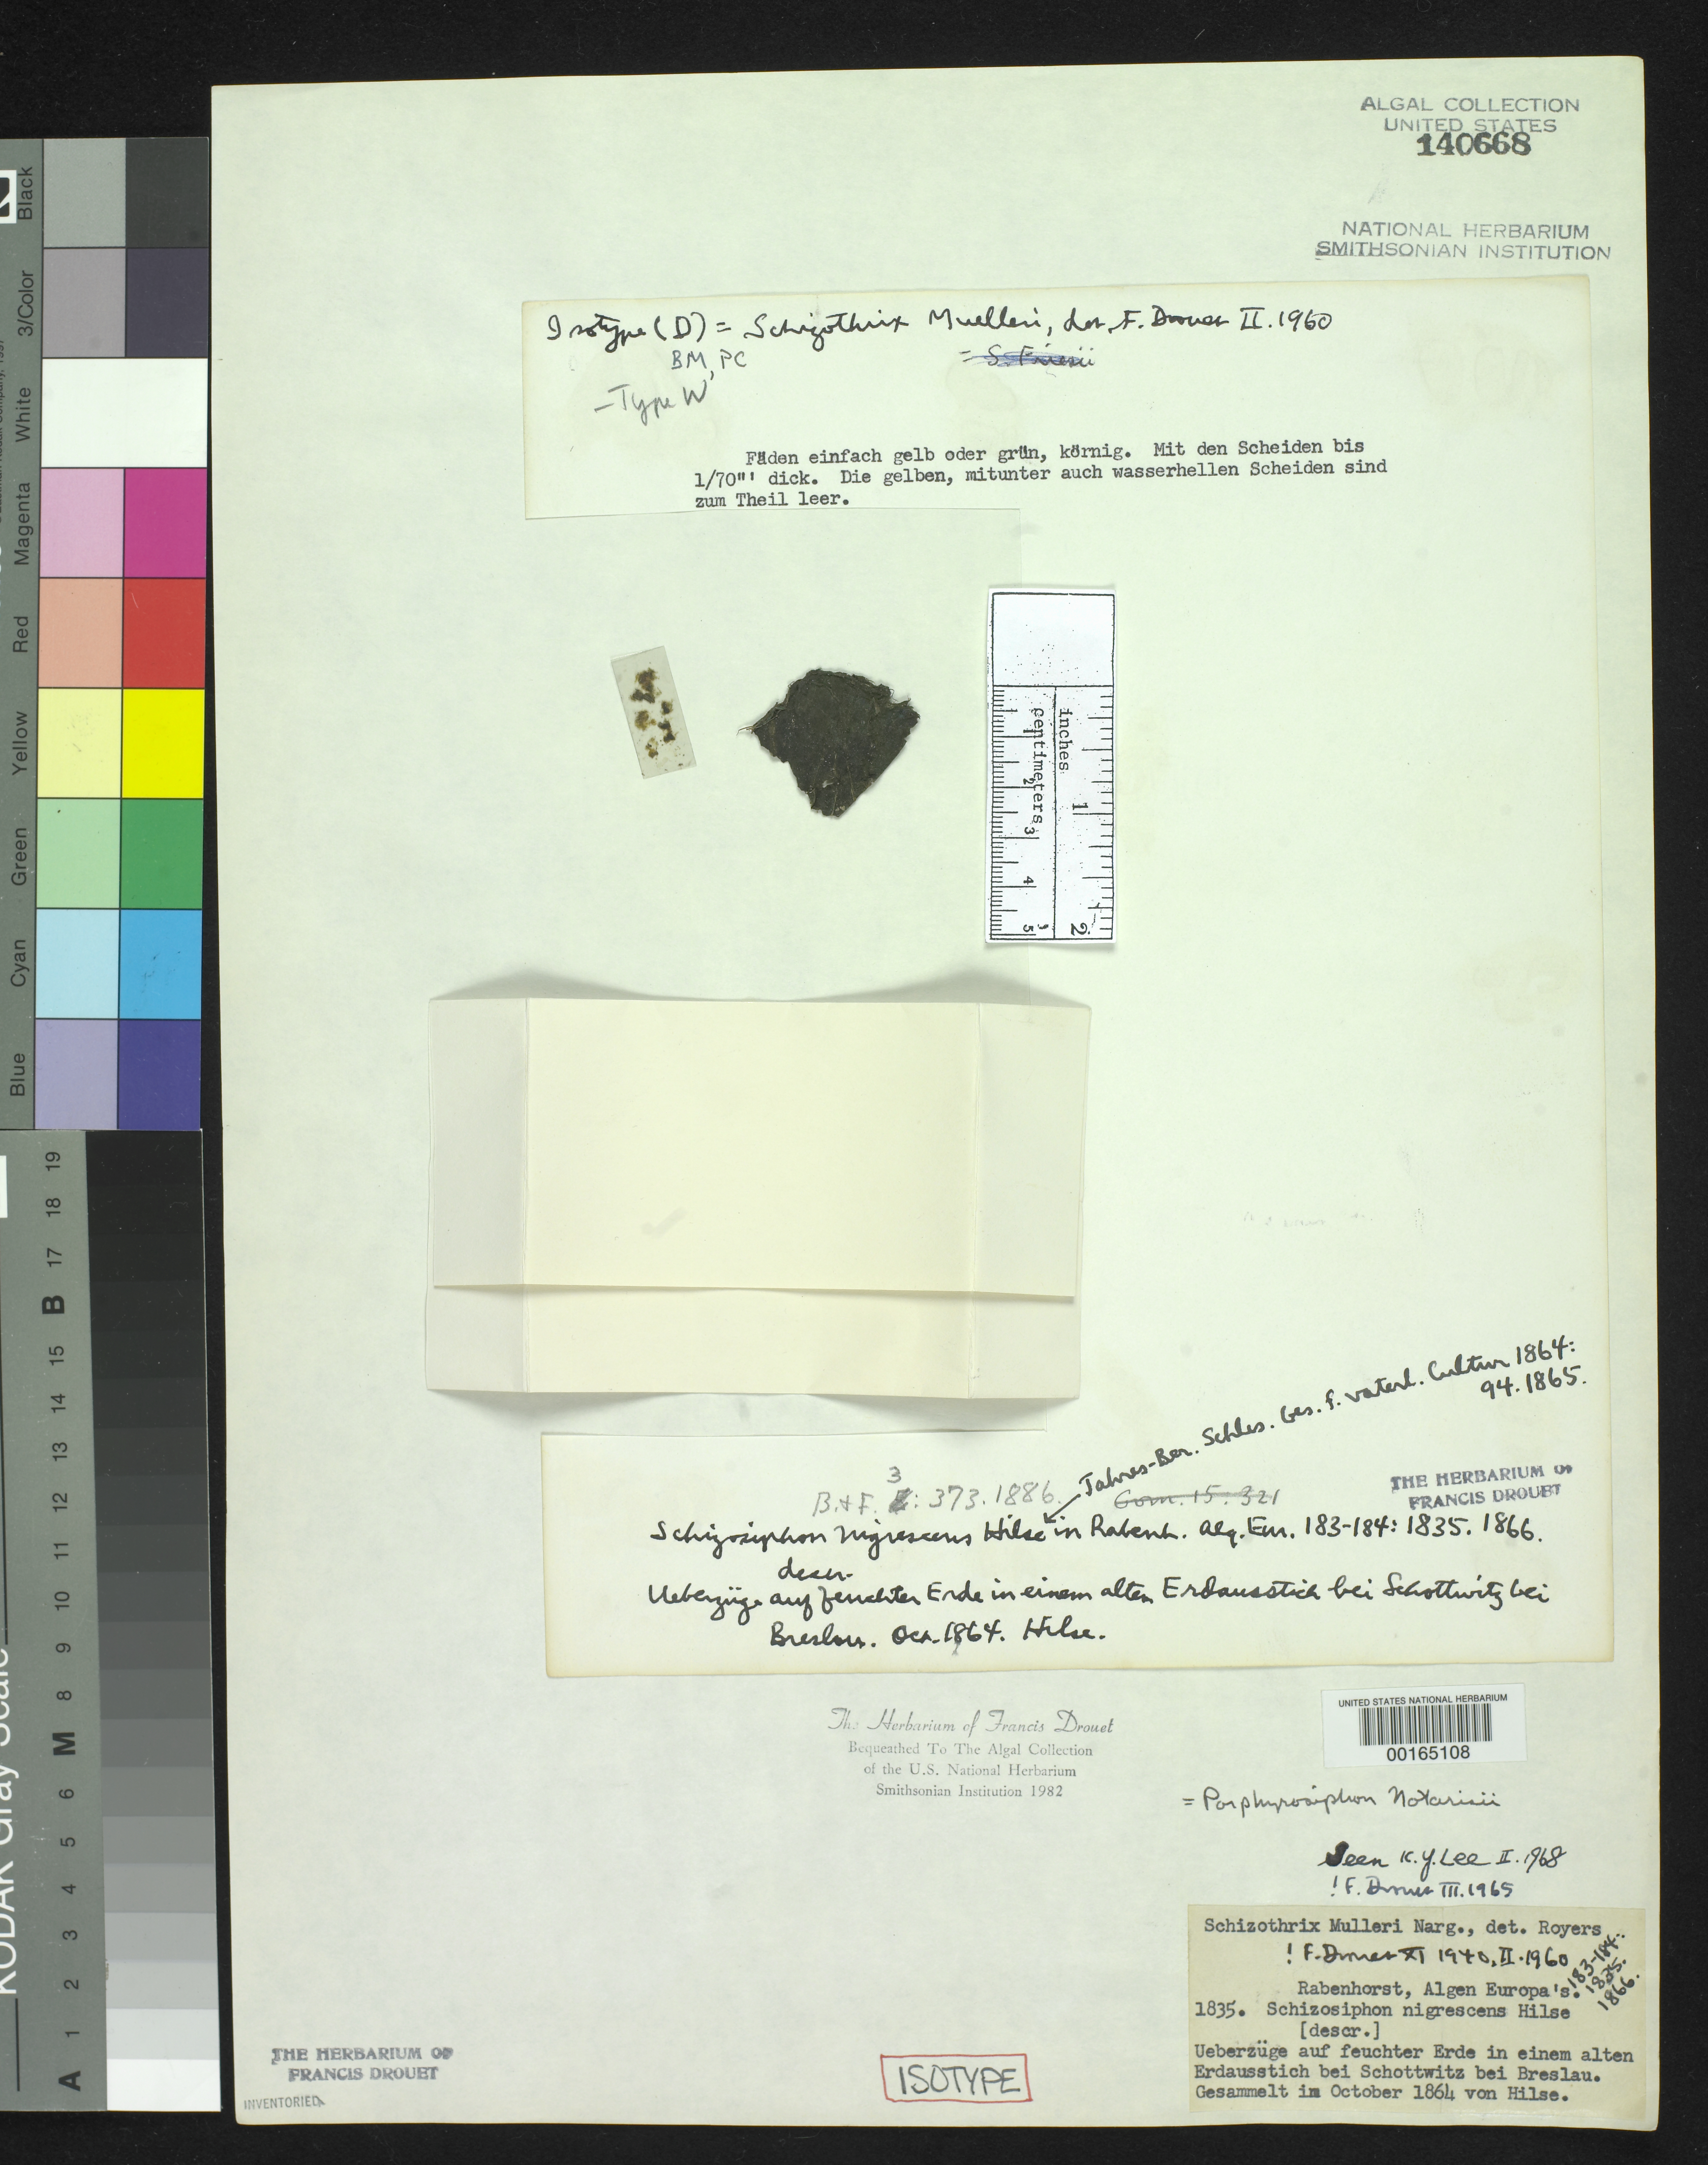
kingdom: Bacteria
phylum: Cyanobacteria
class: Cyanobacteriia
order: Cyanobacteriales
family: Nostocaceae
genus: Schizosiphon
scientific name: Schizosiphon nigrescens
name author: Hilse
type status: Isotype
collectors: W. Hilse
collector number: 1835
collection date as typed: Oct 1864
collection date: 1864-10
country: Poland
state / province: Dolnoslaskie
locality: Wroclaw (Breslau), Schottwitz.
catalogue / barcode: US 140668